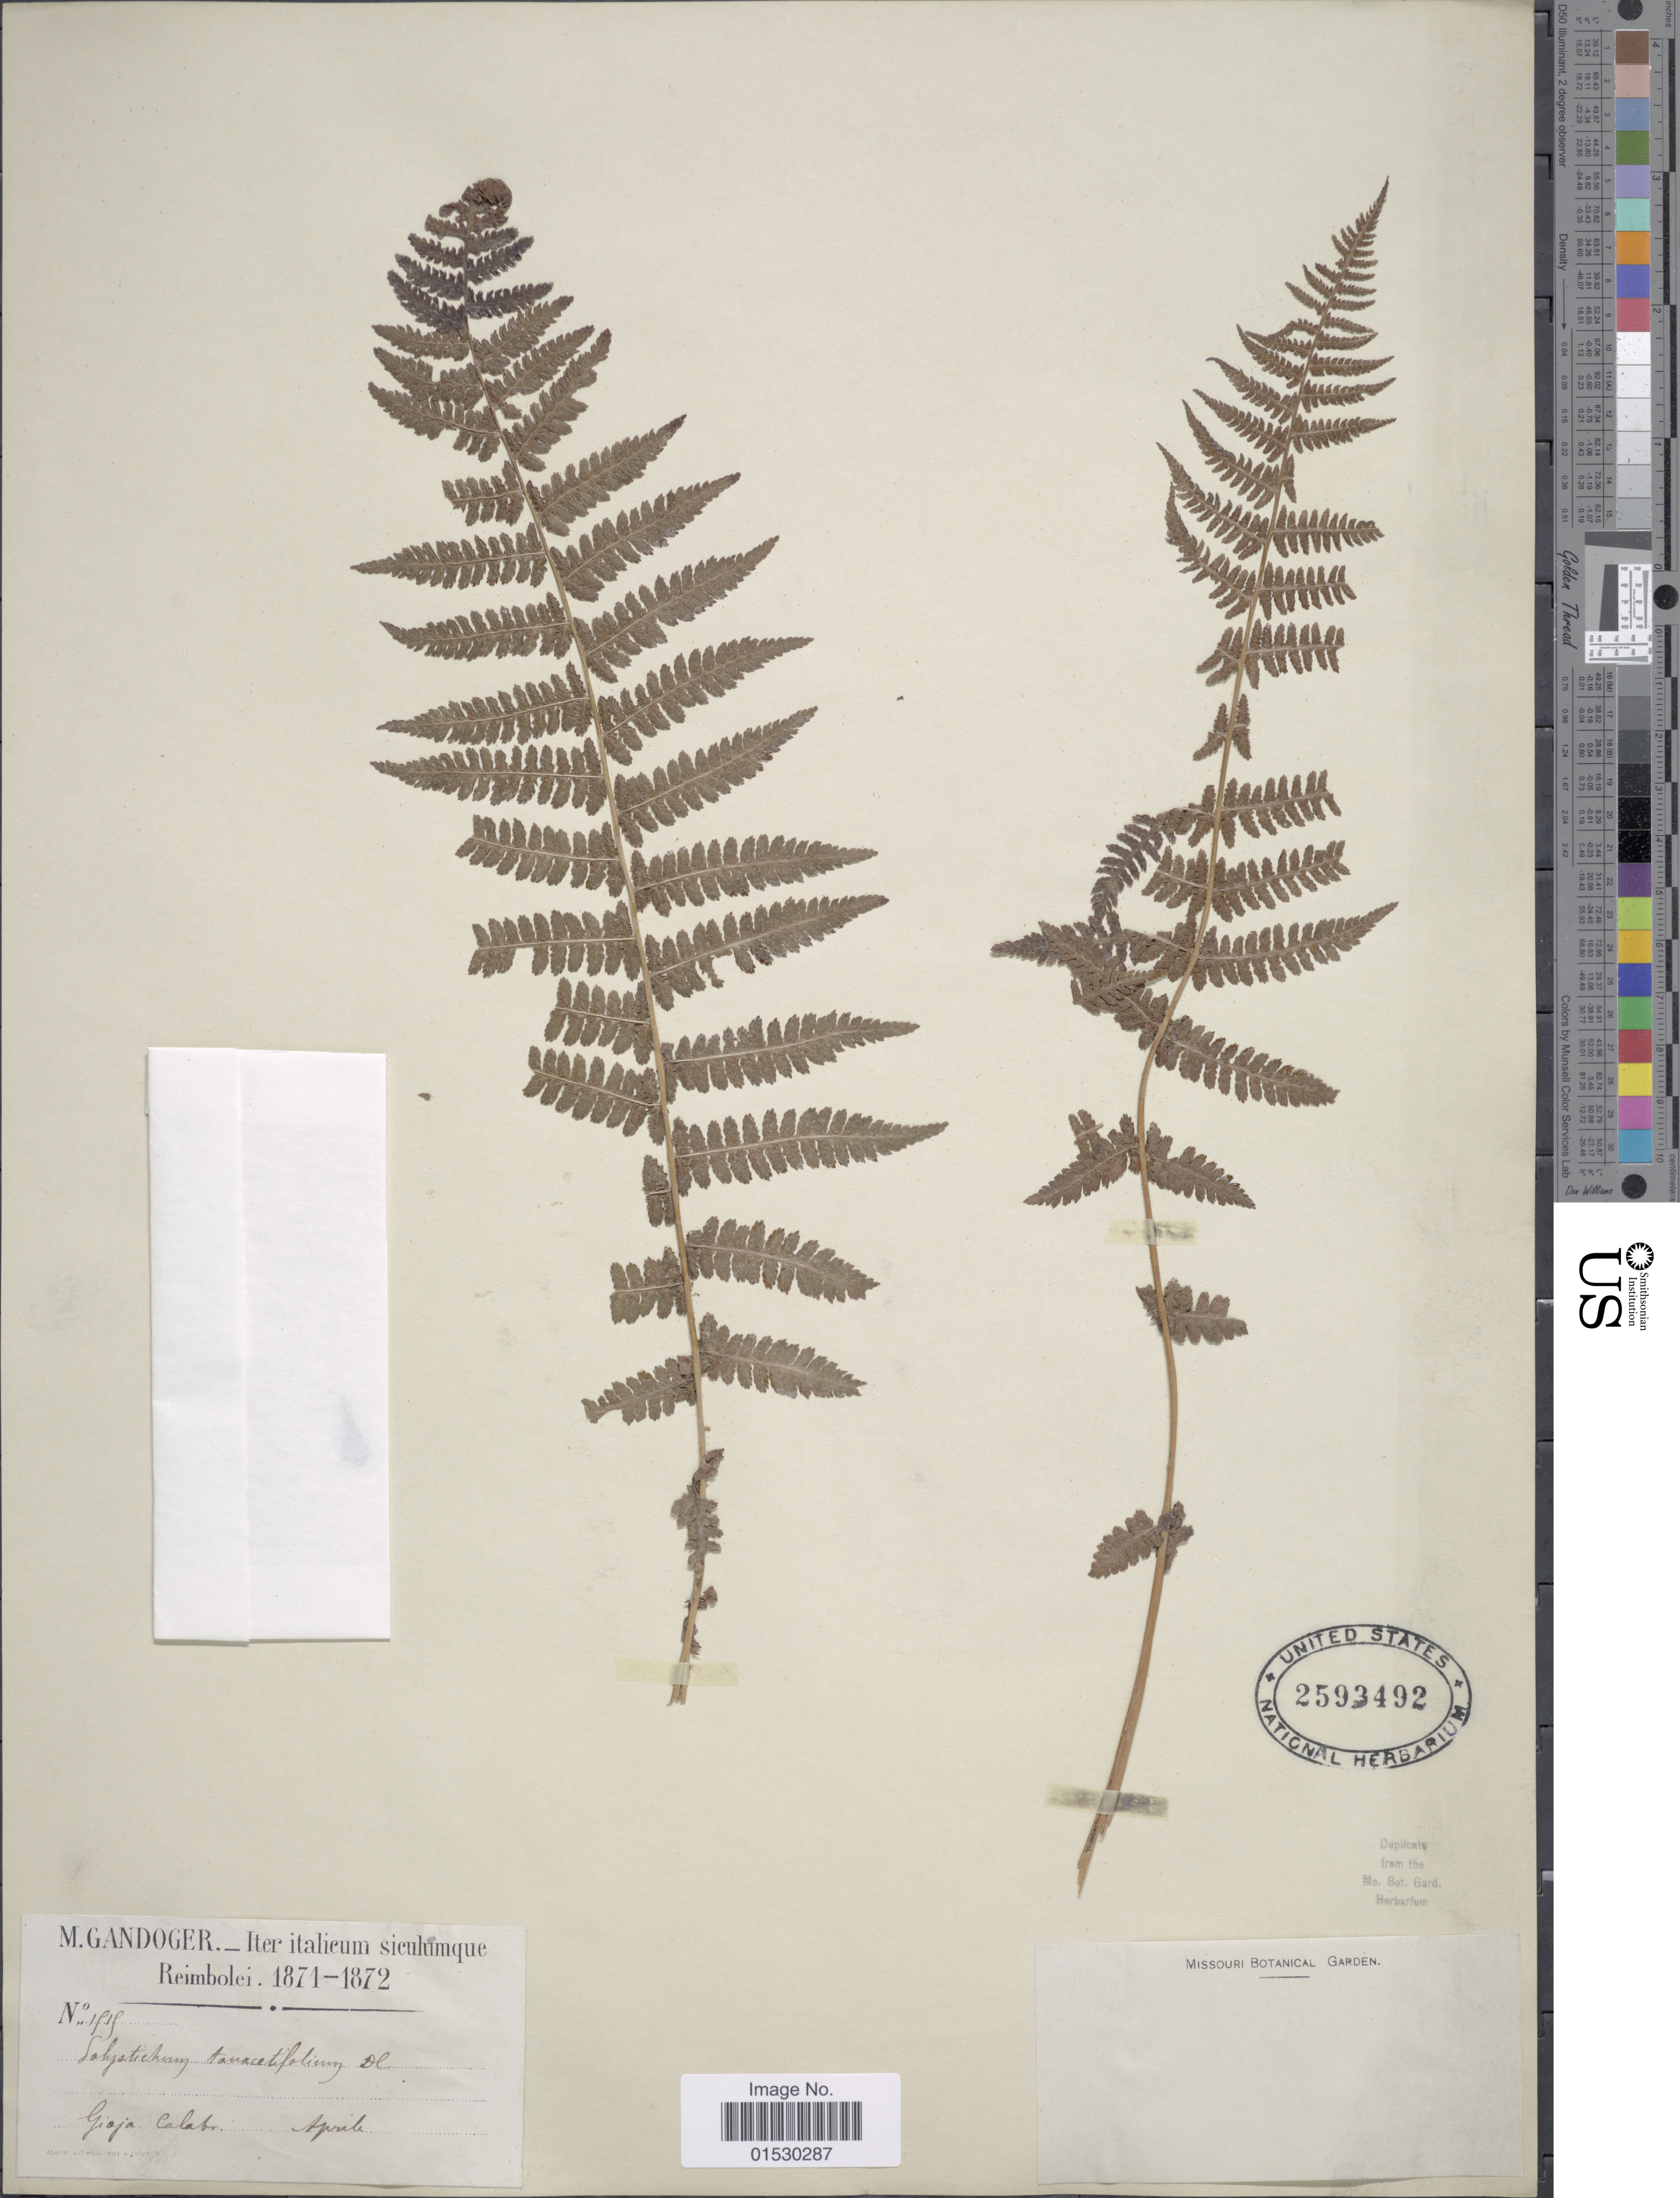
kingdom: Plantae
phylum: Tracheophyta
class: Polypodiopsida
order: Polypodiales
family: Athyriaceae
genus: Athyrium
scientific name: Athyrium filix-femina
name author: (L.) Roth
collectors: M. Gandoger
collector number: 1717*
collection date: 1871-04/1872-04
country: Italy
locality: Gioja Calabr [interpreted]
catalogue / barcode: US 2593492